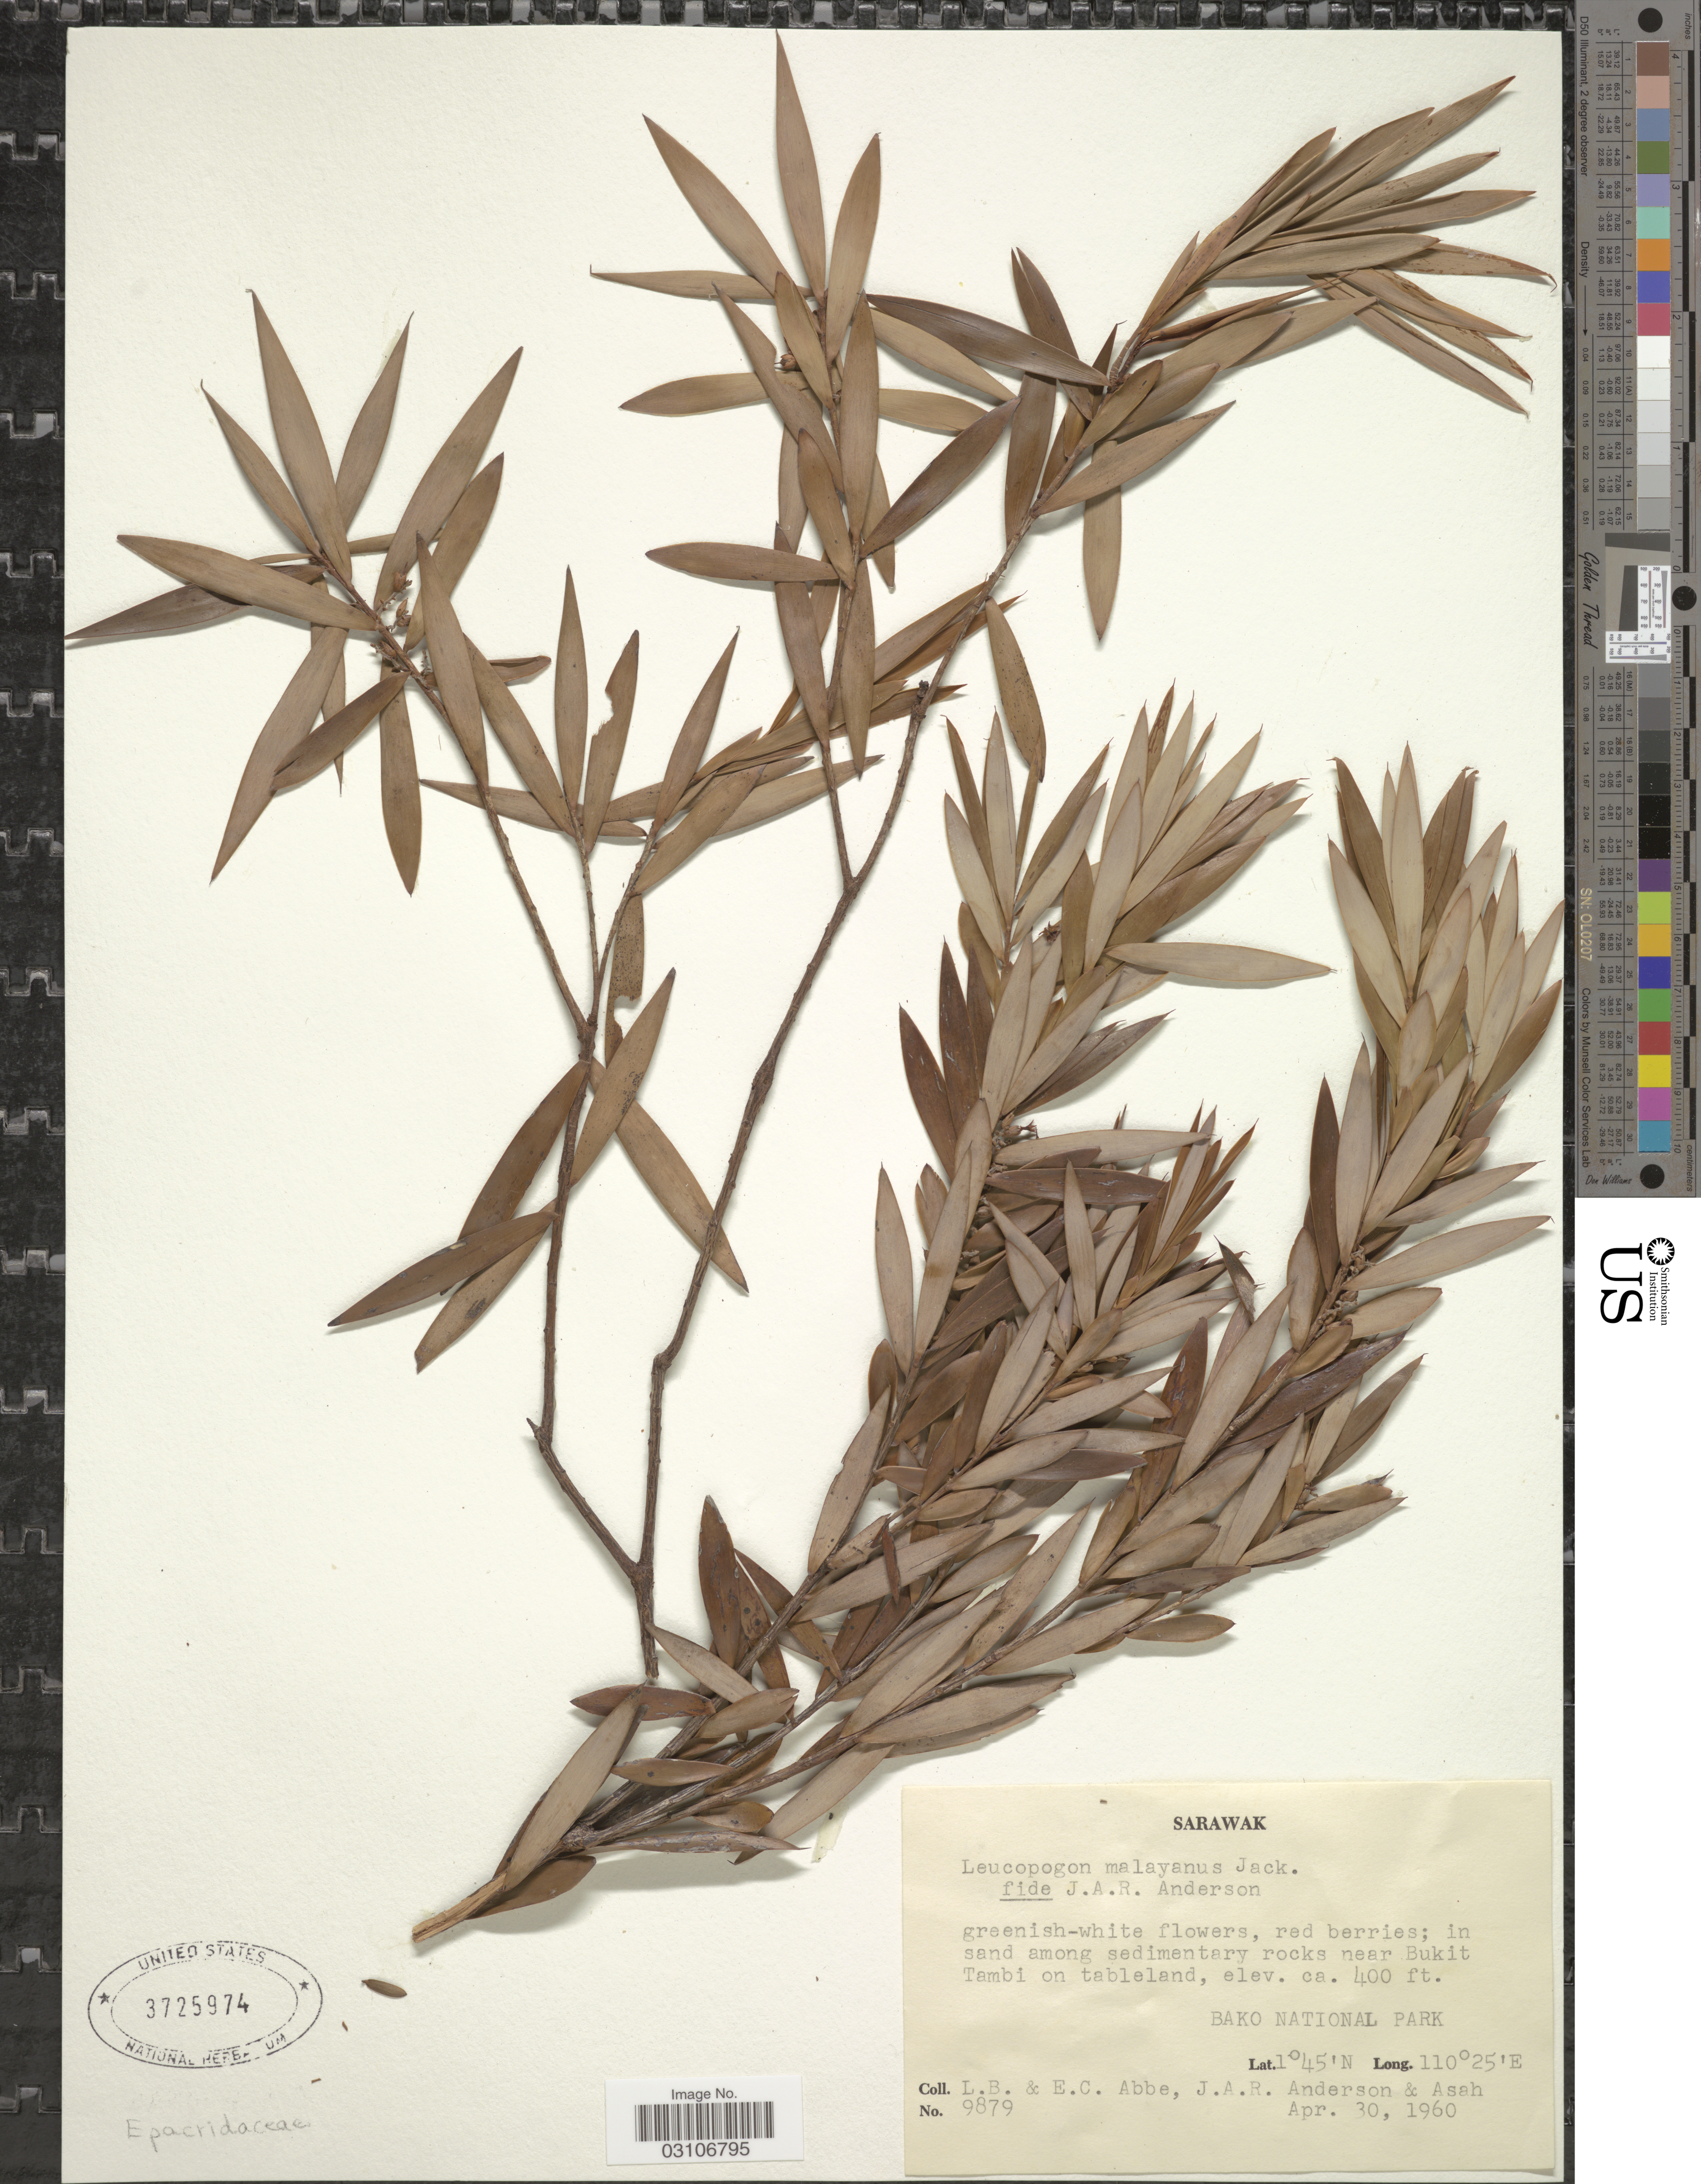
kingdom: Plantae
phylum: Tracheophyta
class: Magnoliopsida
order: Ericales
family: Ericaceae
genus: Leucopogon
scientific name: Leucopogon malayanus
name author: Jack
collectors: L. B. Abbe, E. C. Abbe, J. A. R. Anderson & Asah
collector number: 9879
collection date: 1960-04-30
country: Malaysia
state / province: Sarawak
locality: In sand among sedimentary rocks near Bukit Tambi on tableland, Bako National Park.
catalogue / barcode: US 3725974